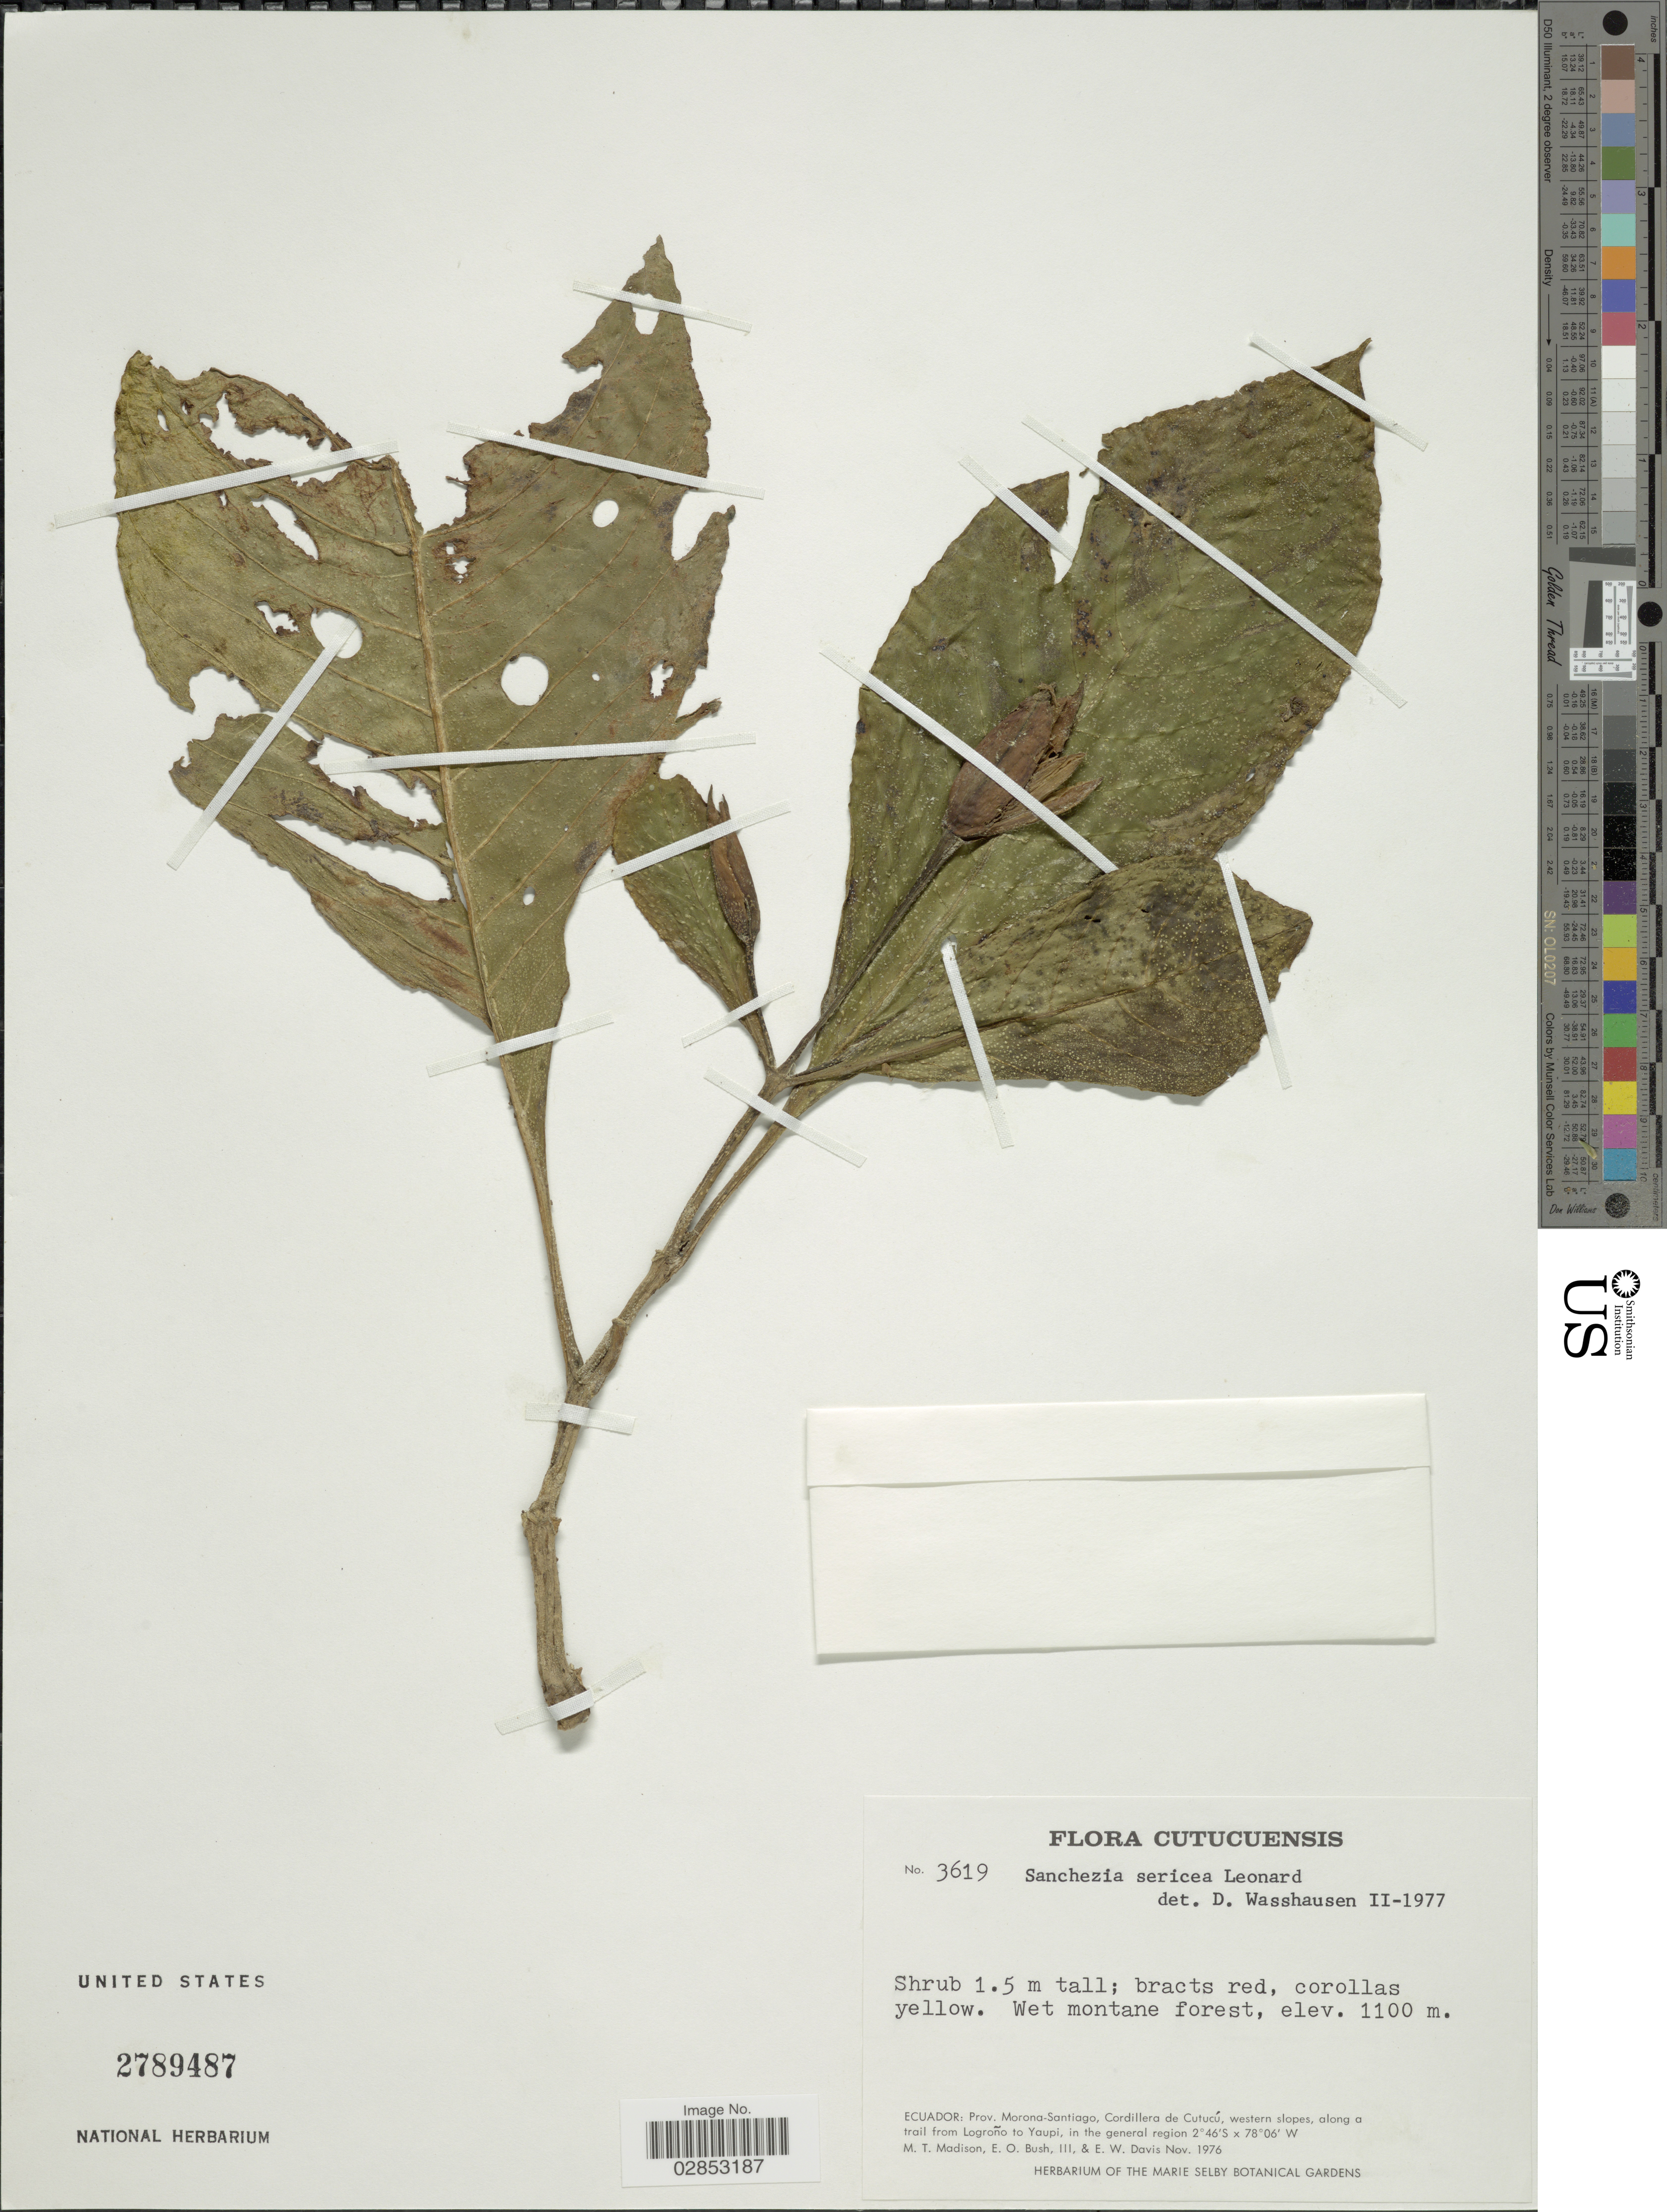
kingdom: Plantae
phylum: Tracheophyta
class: Magnoliopsida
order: Lamiales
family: Acanthaceae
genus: Sanchezia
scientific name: Sanchezia oblonga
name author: Ruiz & Pav.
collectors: M. T. Madison, E. O. Bush & E. W. Davis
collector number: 3619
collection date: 1976-11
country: Ecuador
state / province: Morona-Santiago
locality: Cordillera de Cutucú, western slopes, along a trail from Logroño to Yaupi, in the general region, in the general region.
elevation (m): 1100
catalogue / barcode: US 2789487